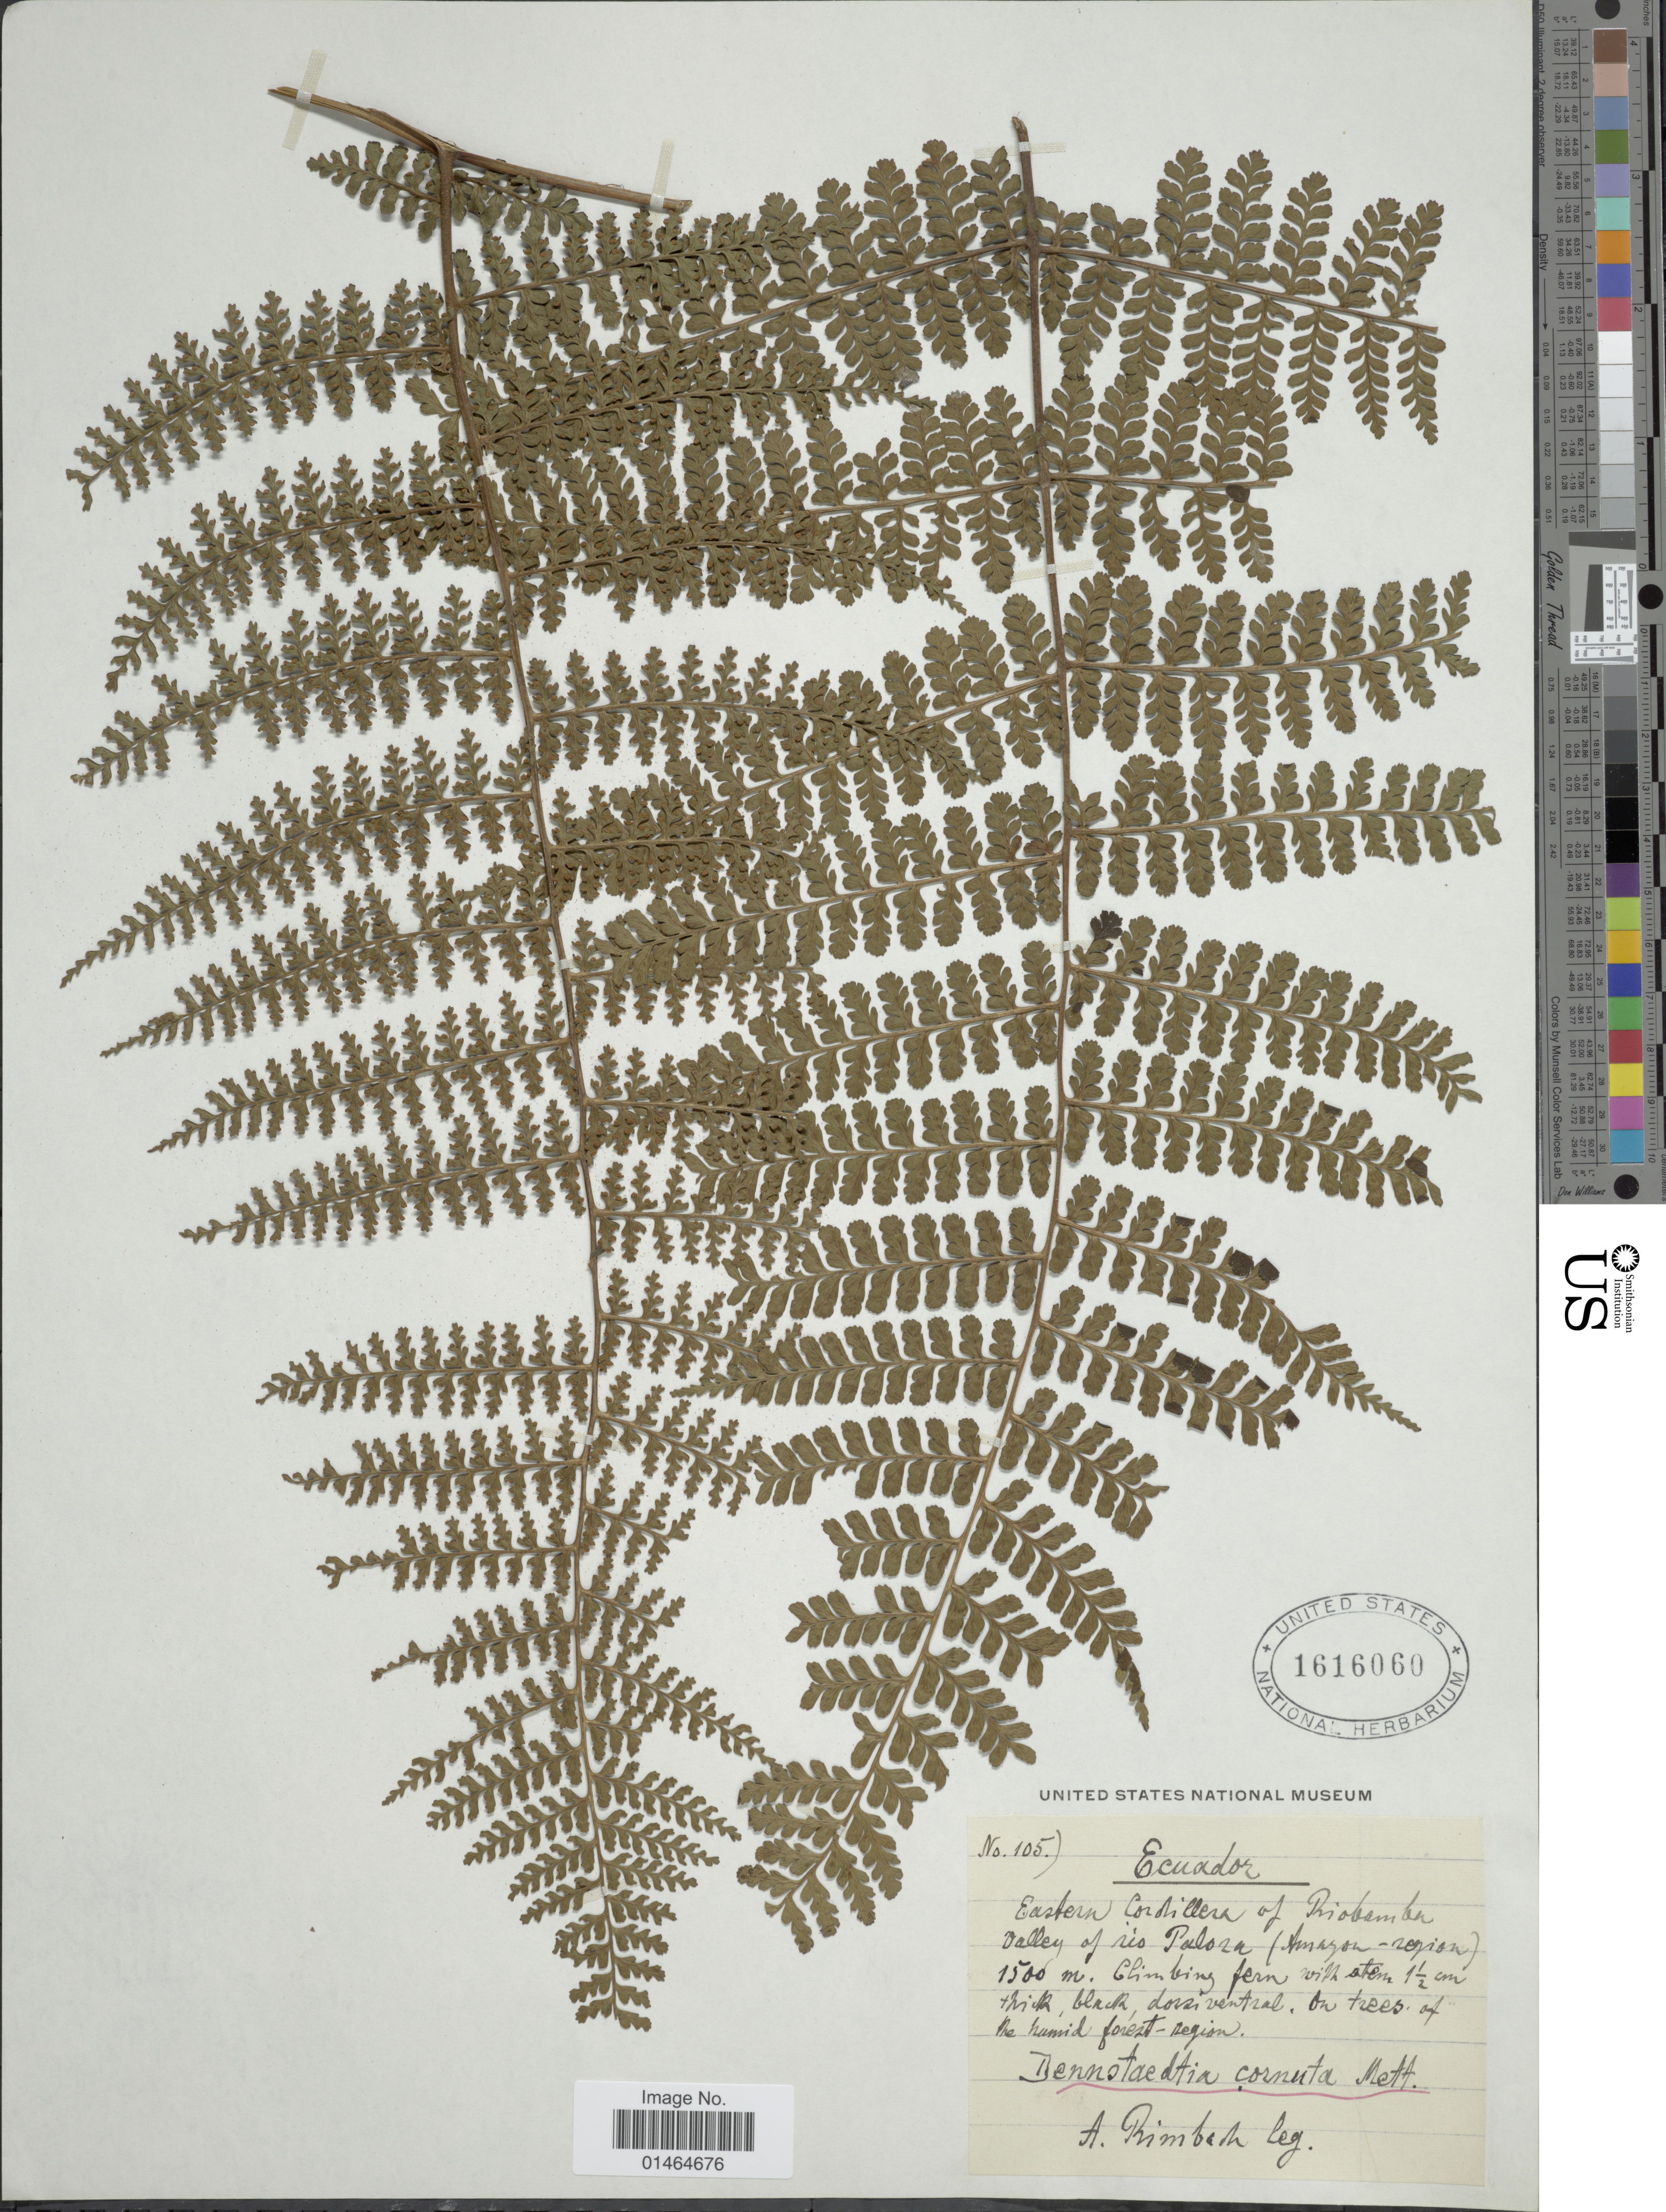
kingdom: Plantae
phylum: Tracheophyta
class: Polypodiopsida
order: Polypodiales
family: Dennstaedtiaceae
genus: Dennstaedtia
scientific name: Dennstaedtia dissecta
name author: (Sw.) T. Moore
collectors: A. Rimbach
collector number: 105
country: Ecuador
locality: Eastern Cordillera of Riobamba Valley of rio Palora (Amazon-region)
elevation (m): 1500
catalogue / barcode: US 1616060